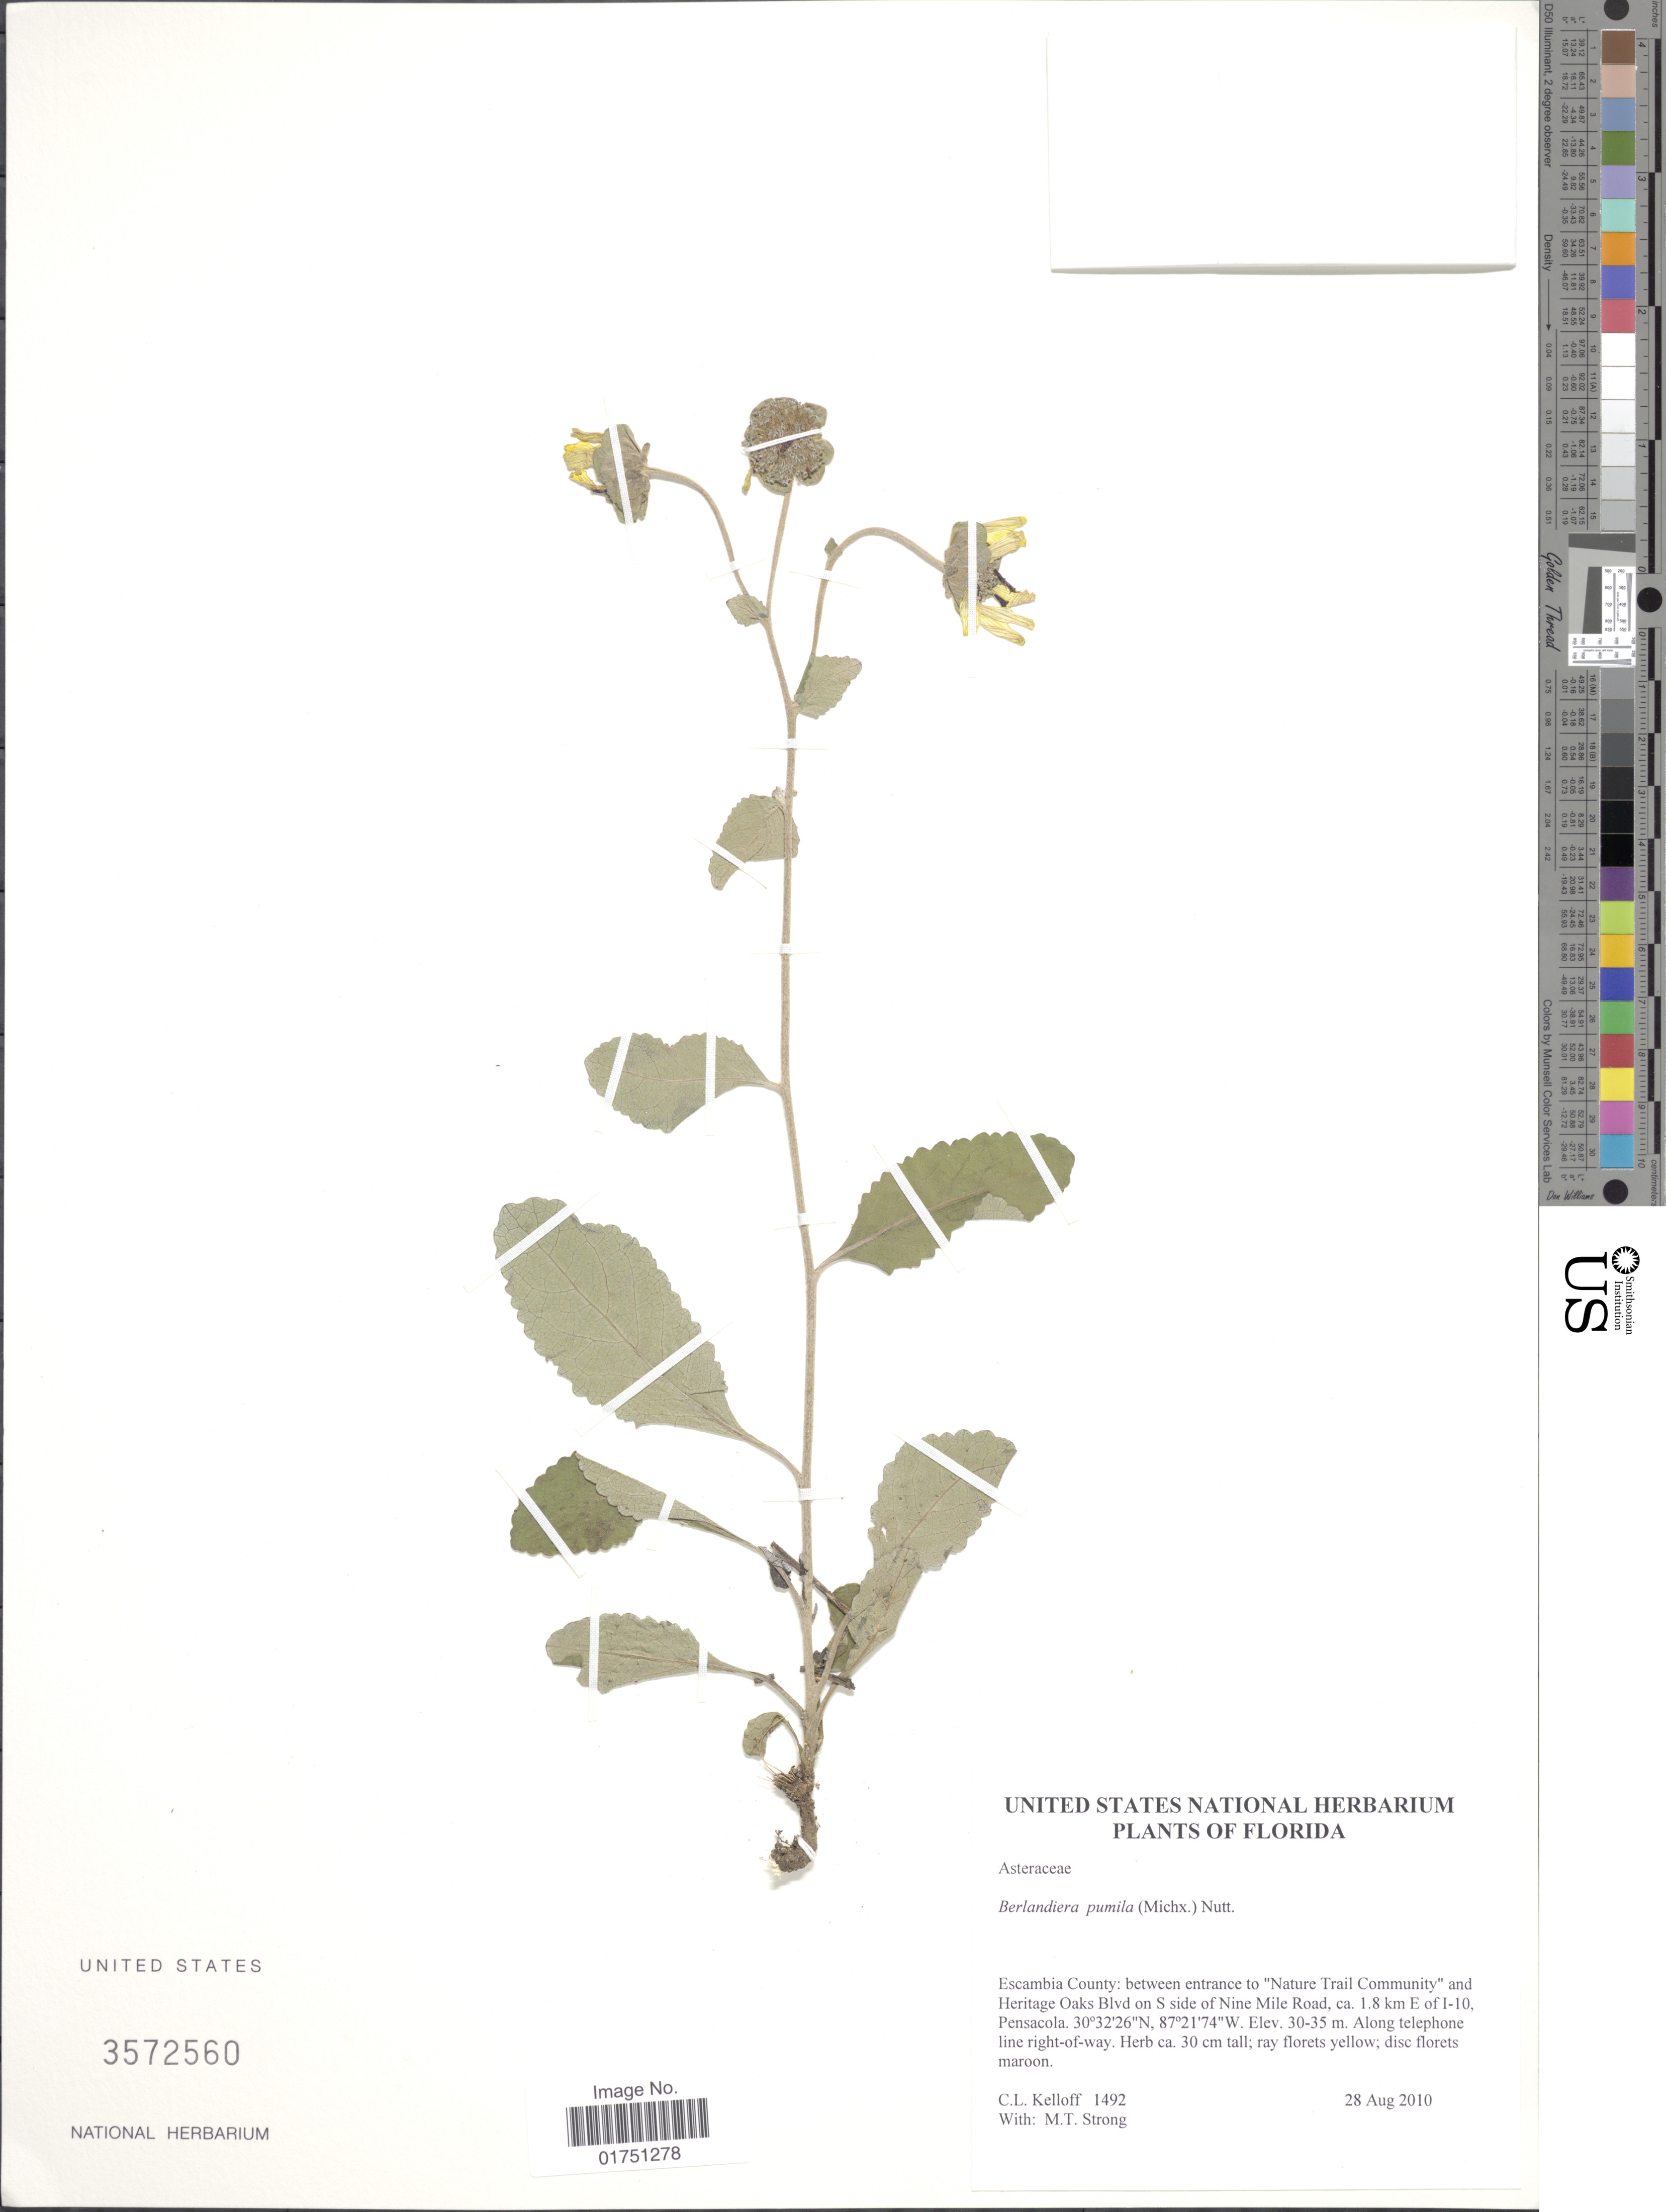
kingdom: Plantae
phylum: Tracheophyta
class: Magnoliopsida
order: Asterales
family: Asteraceae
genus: Berlandiera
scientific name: Berlandiera pumila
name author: (Michx.) Nutt.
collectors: C. L. Kelloff & M. T. Strong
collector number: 1492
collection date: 2010-08-28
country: United States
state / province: Florida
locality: Escambia County: between entrance to "Nature Trail Community" and Heritage Oaks Blvd on S side of Nine Mile Road, ca. 1.8 km E of 1-10 Pensacola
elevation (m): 30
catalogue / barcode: US 3572560